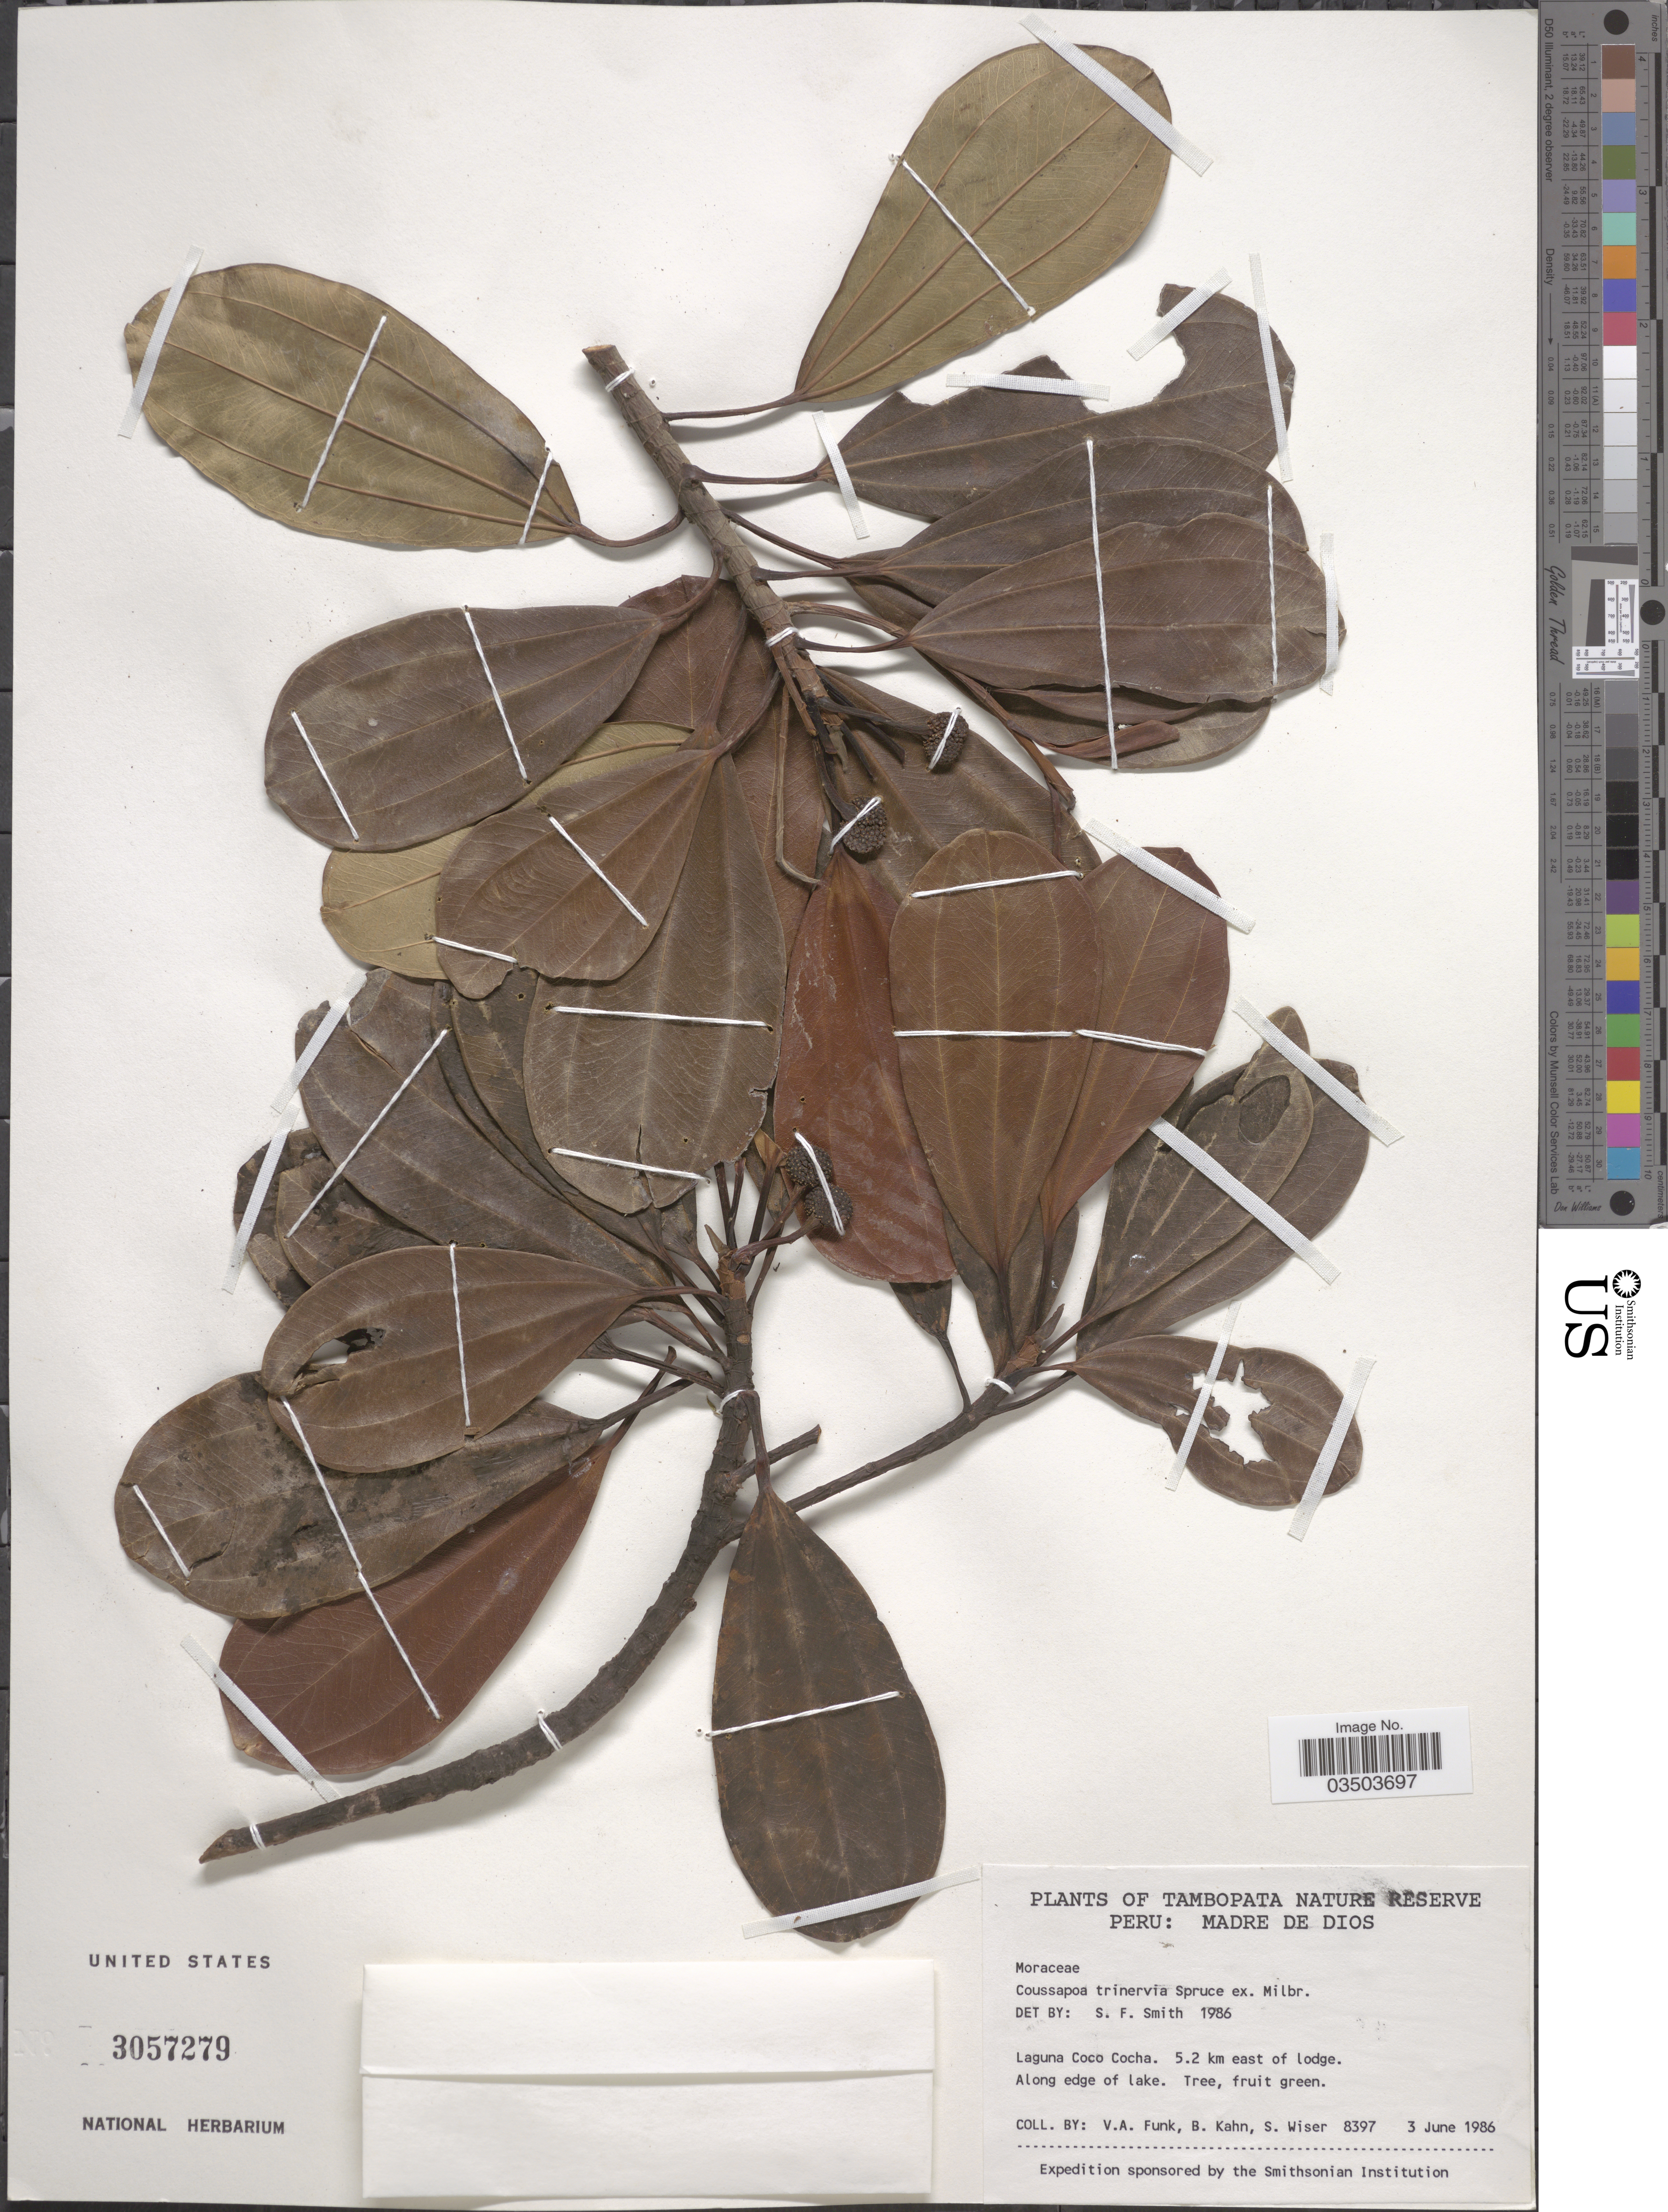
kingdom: Plantae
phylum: Tracheophyta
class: Magnoliopsida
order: Rosales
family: Urticaceae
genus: Coussapoa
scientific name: Coussapoa trinervia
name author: Spruce ex Mildbr.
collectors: V. Funk, B. Kahn & S. Wiser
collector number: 8397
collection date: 1986-06-03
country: Peru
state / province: Madre de Dios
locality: Tambopata Nature Reserve. Laguna Coco Cocha. 5.2 km east of lodge. Along edge of lake.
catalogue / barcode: US 3057279